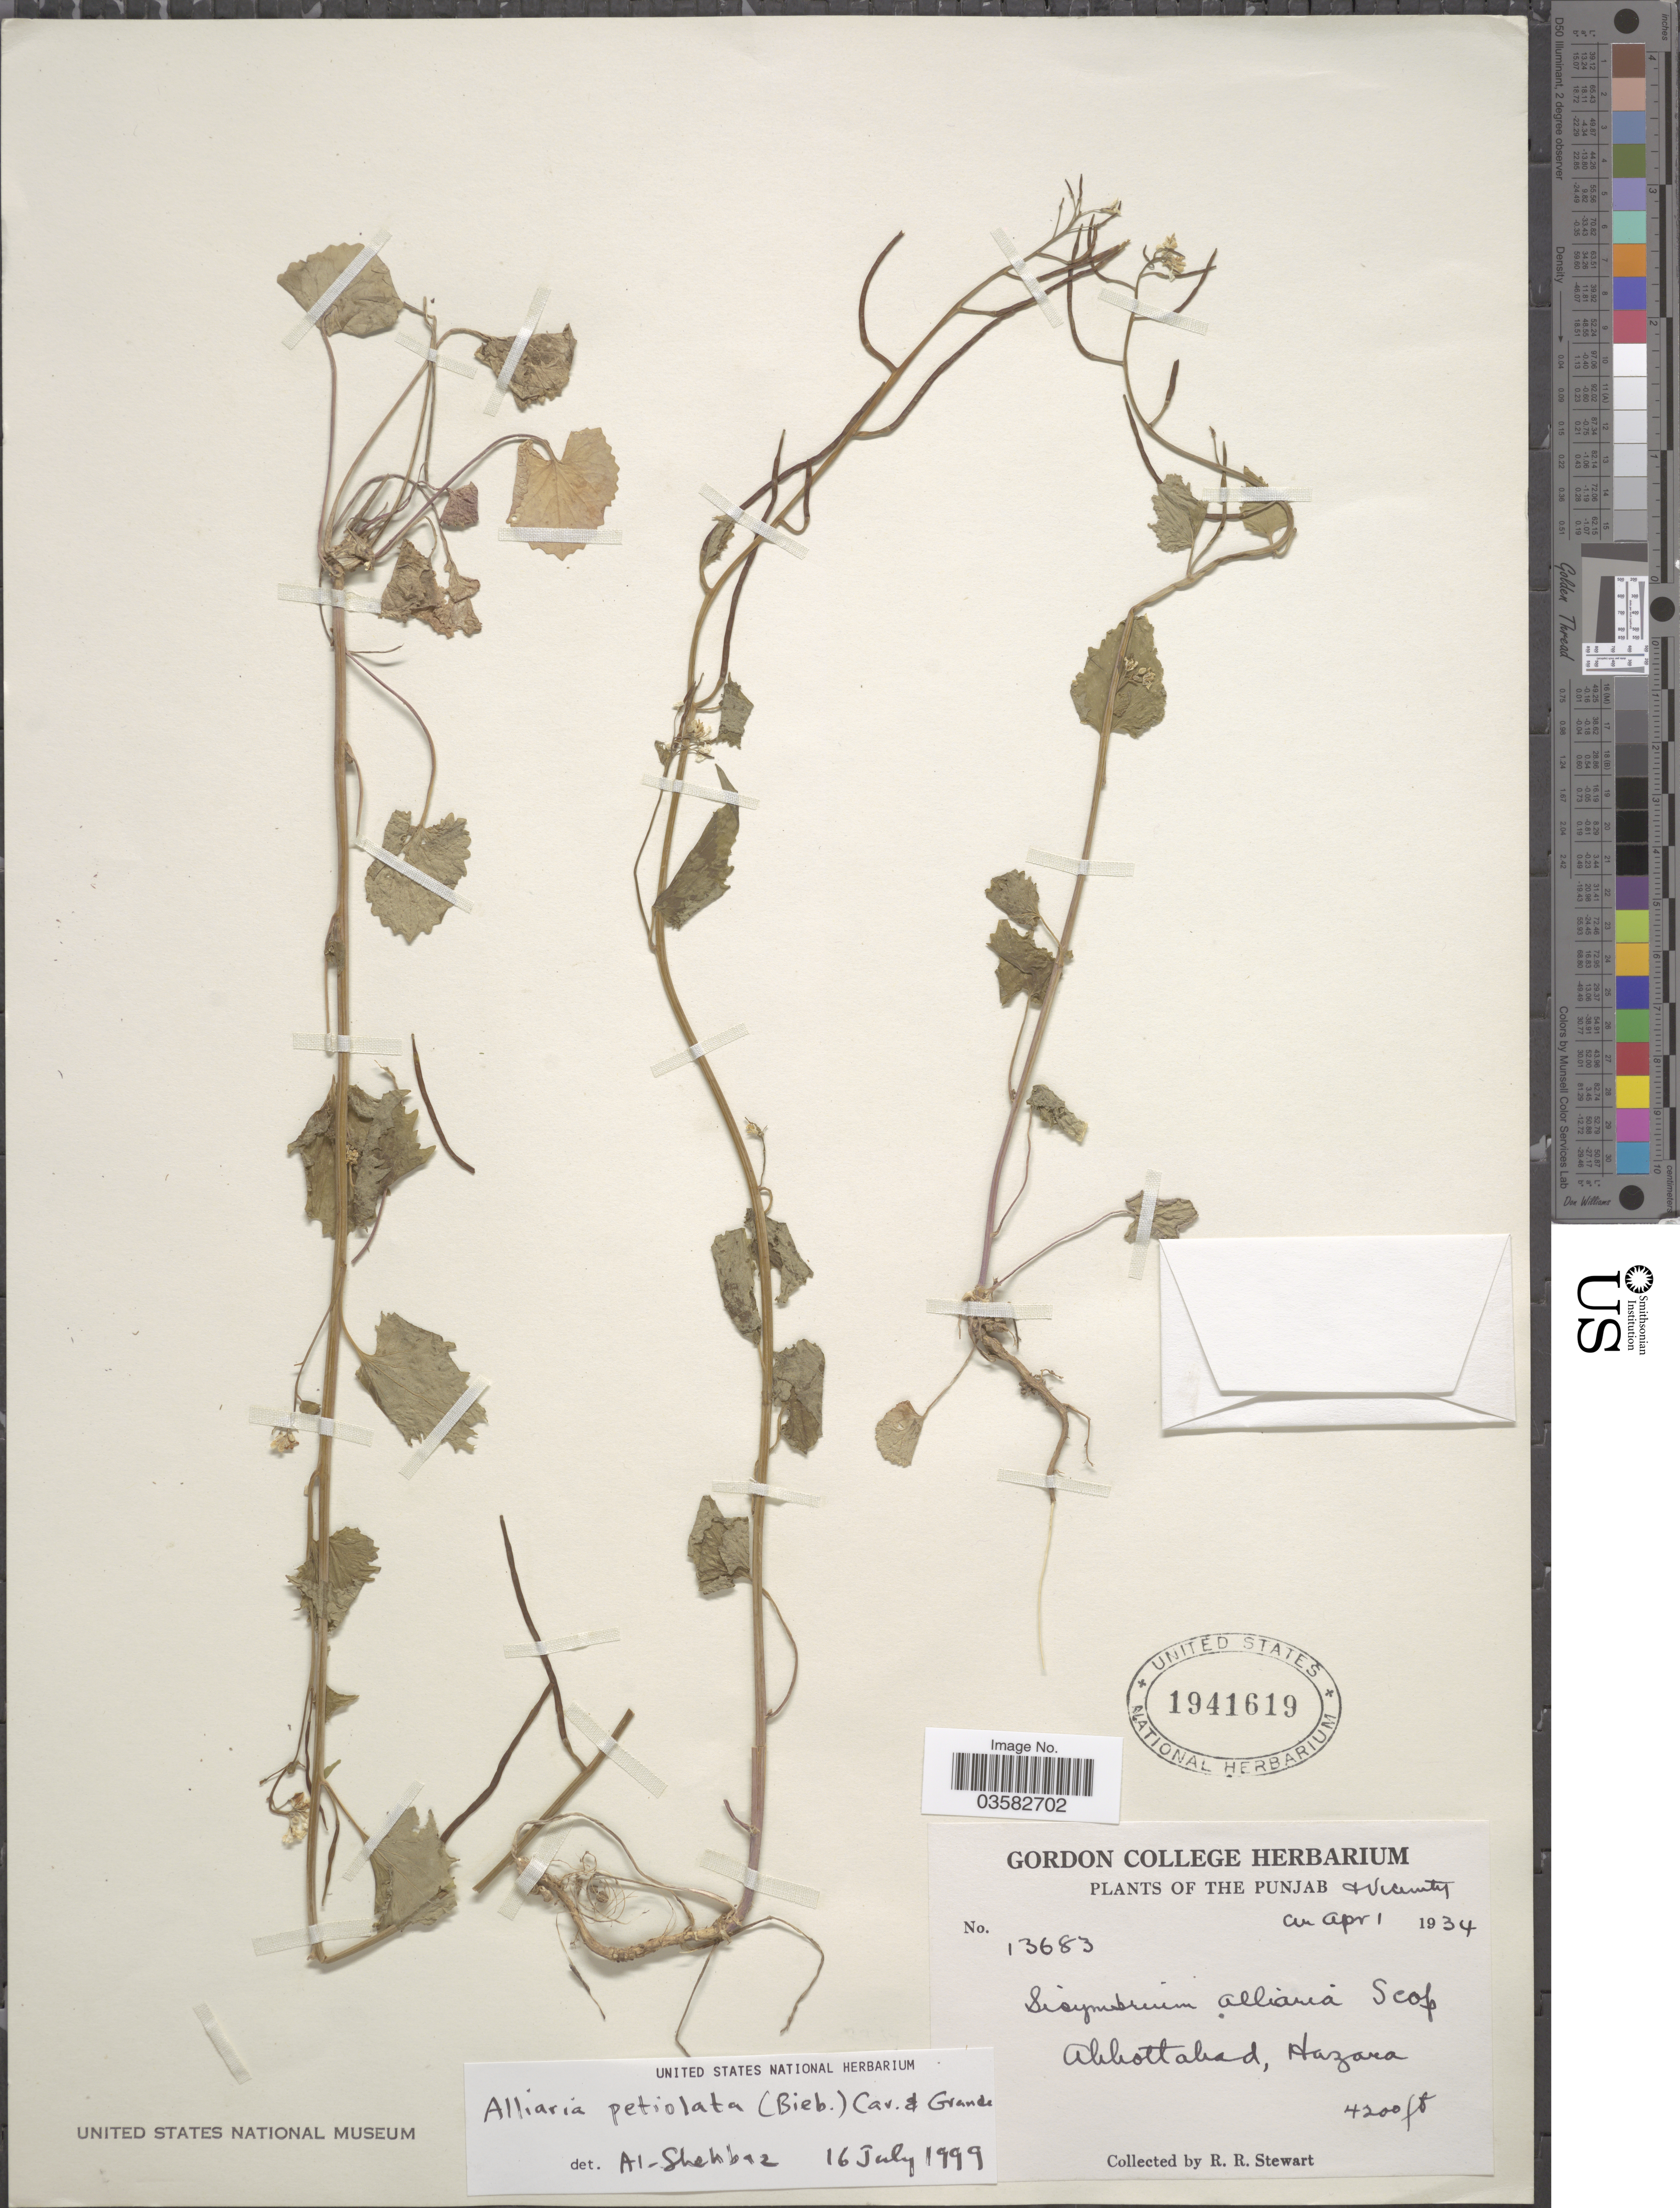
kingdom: Plantae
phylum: Tracheophyta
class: Magnoliopsida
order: Brassicales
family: Brassicaceae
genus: Alliaria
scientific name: Alliaria petiolata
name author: (M. Bieb.) Cavara & Grande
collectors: R. Stewart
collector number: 13683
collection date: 1934-04-01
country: Pakistan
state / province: Khyber Pakhtunkhwa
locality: Punjab & Vicinity. Abbottabad, Hazara.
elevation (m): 1280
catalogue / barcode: US 1941619